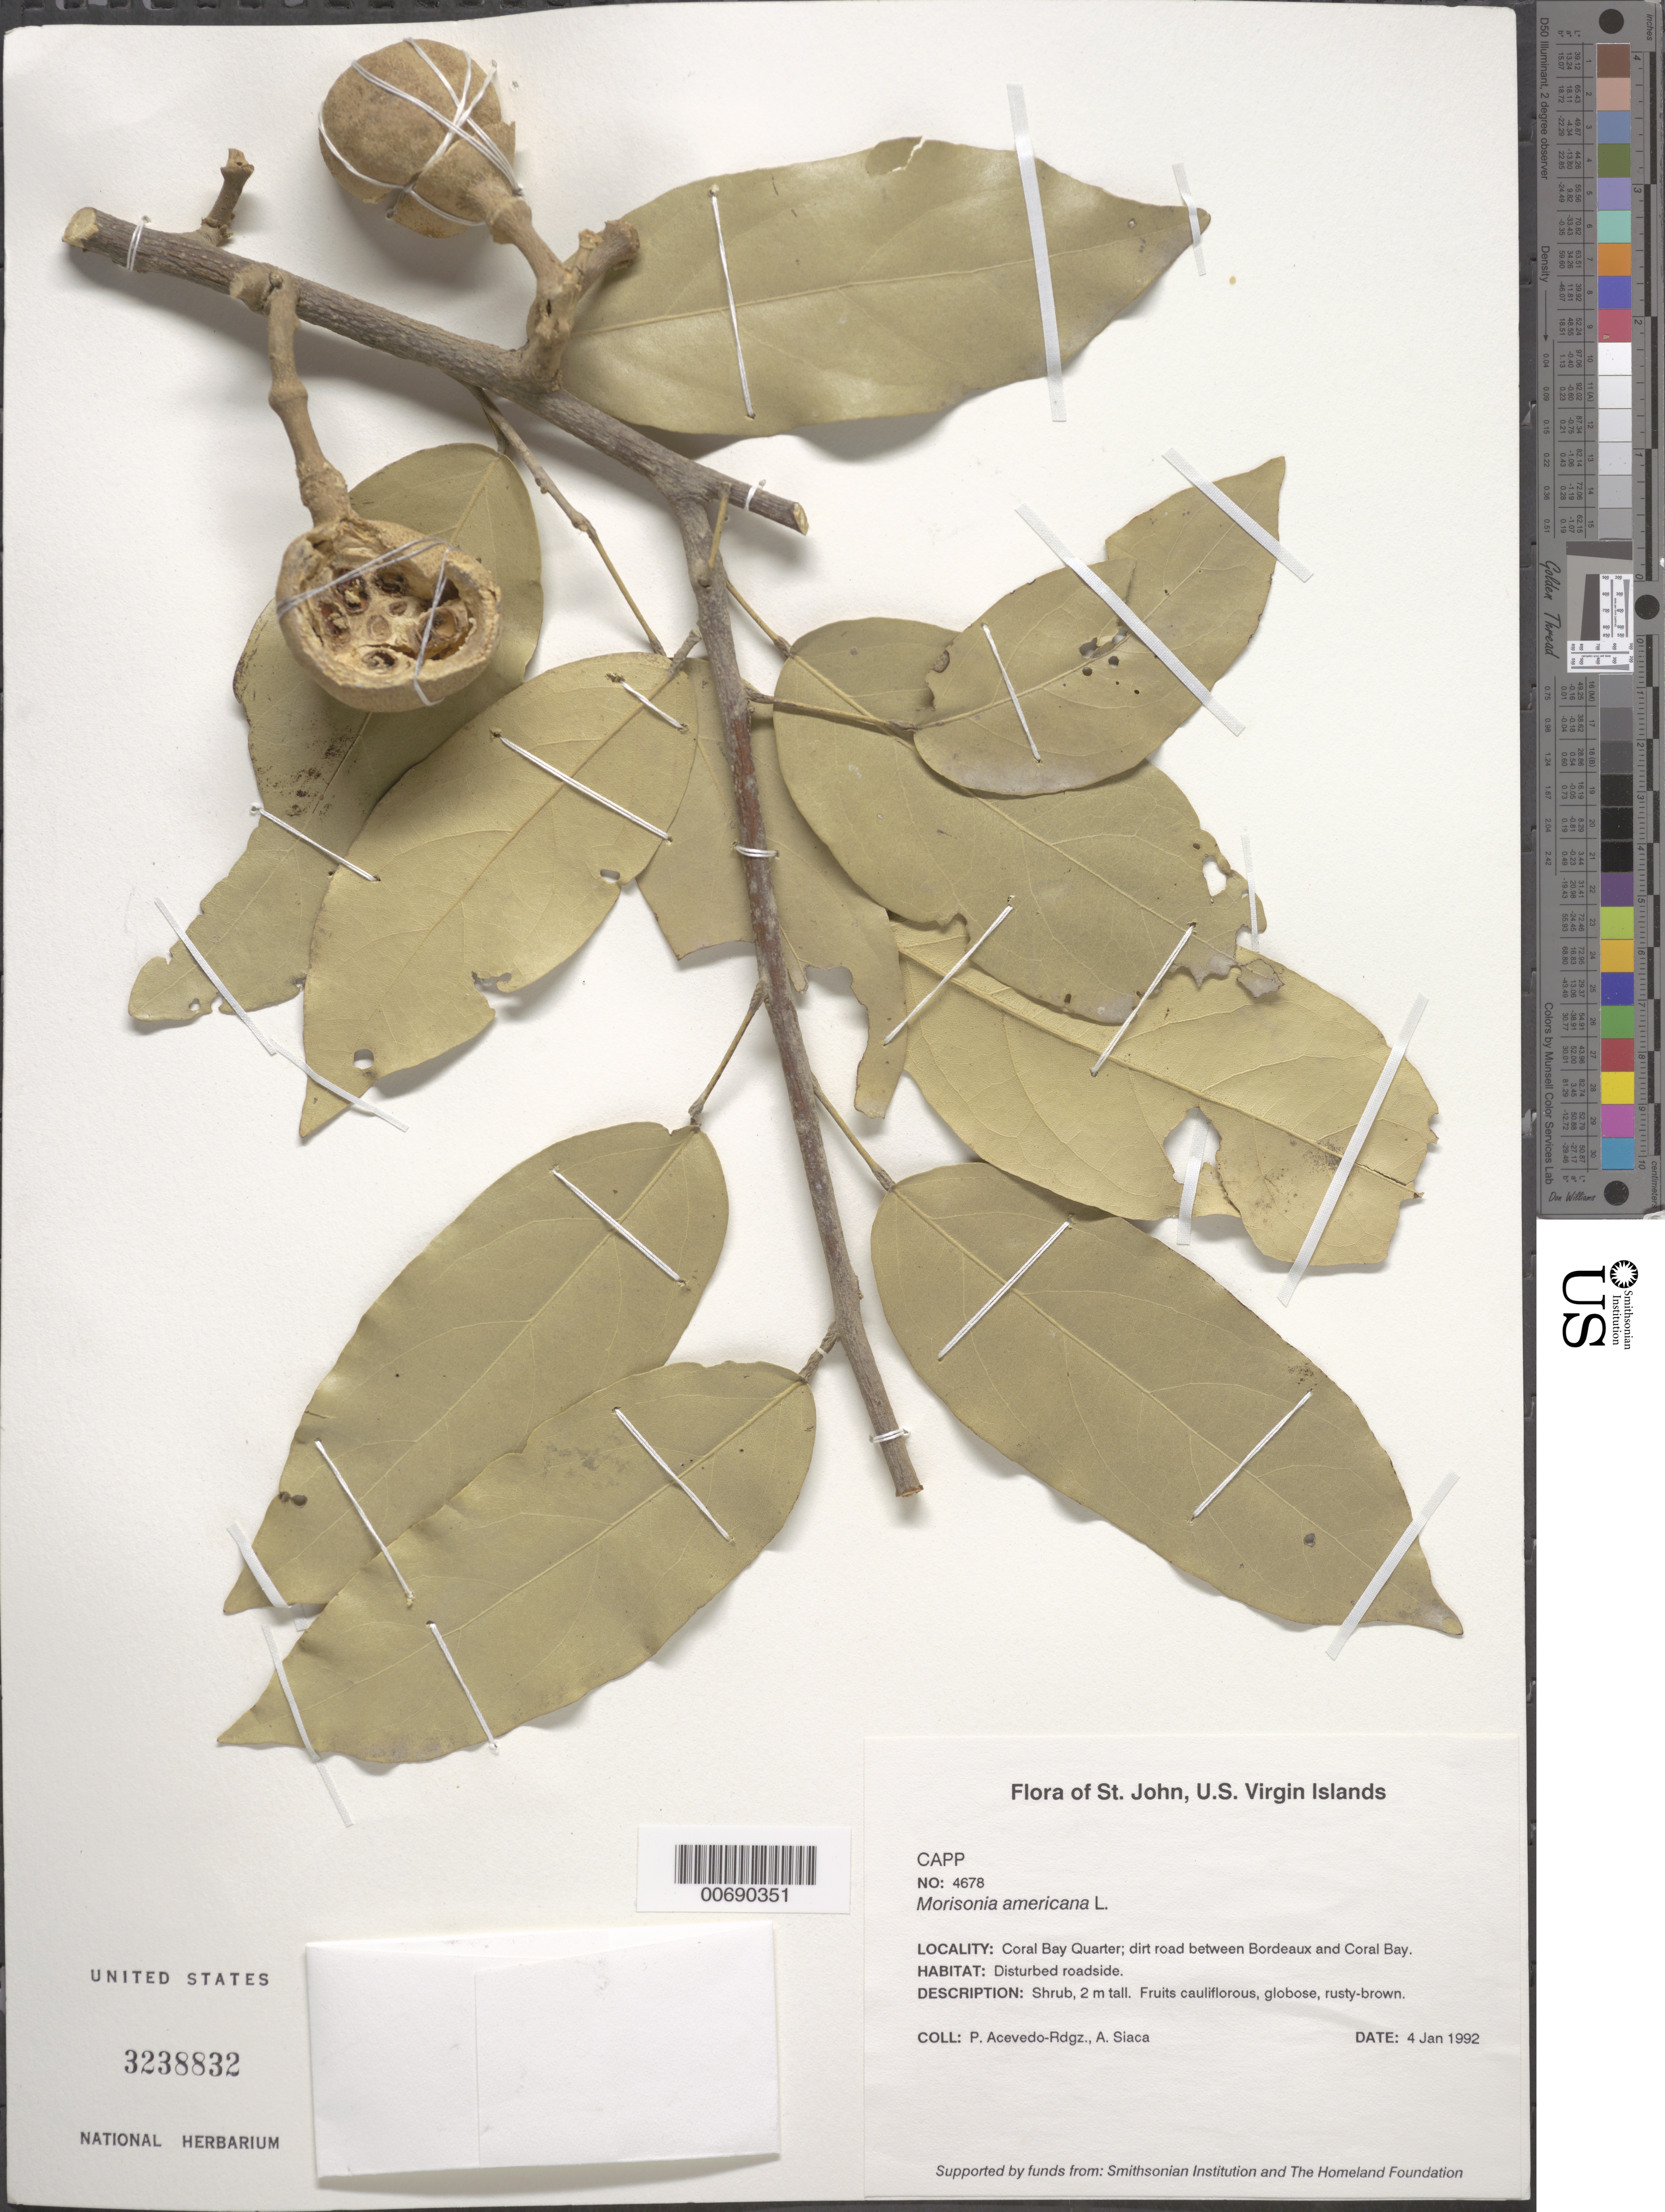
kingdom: Plantae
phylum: Tracheophyta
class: Magnoliopsida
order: Brassicales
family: Capparaceae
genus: Morisonia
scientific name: Morisonia americana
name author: L.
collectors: P. Acevedo-Rodr. & A. Siaca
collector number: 4678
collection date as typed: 04 Jan 1992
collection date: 1992-01-04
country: U.S. Virgin Islands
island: St. John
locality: Coral Bay Quarter; dirt road between Bordeaux and Coral Bay.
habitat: Disturbed roadside.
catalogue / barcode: US 3238832